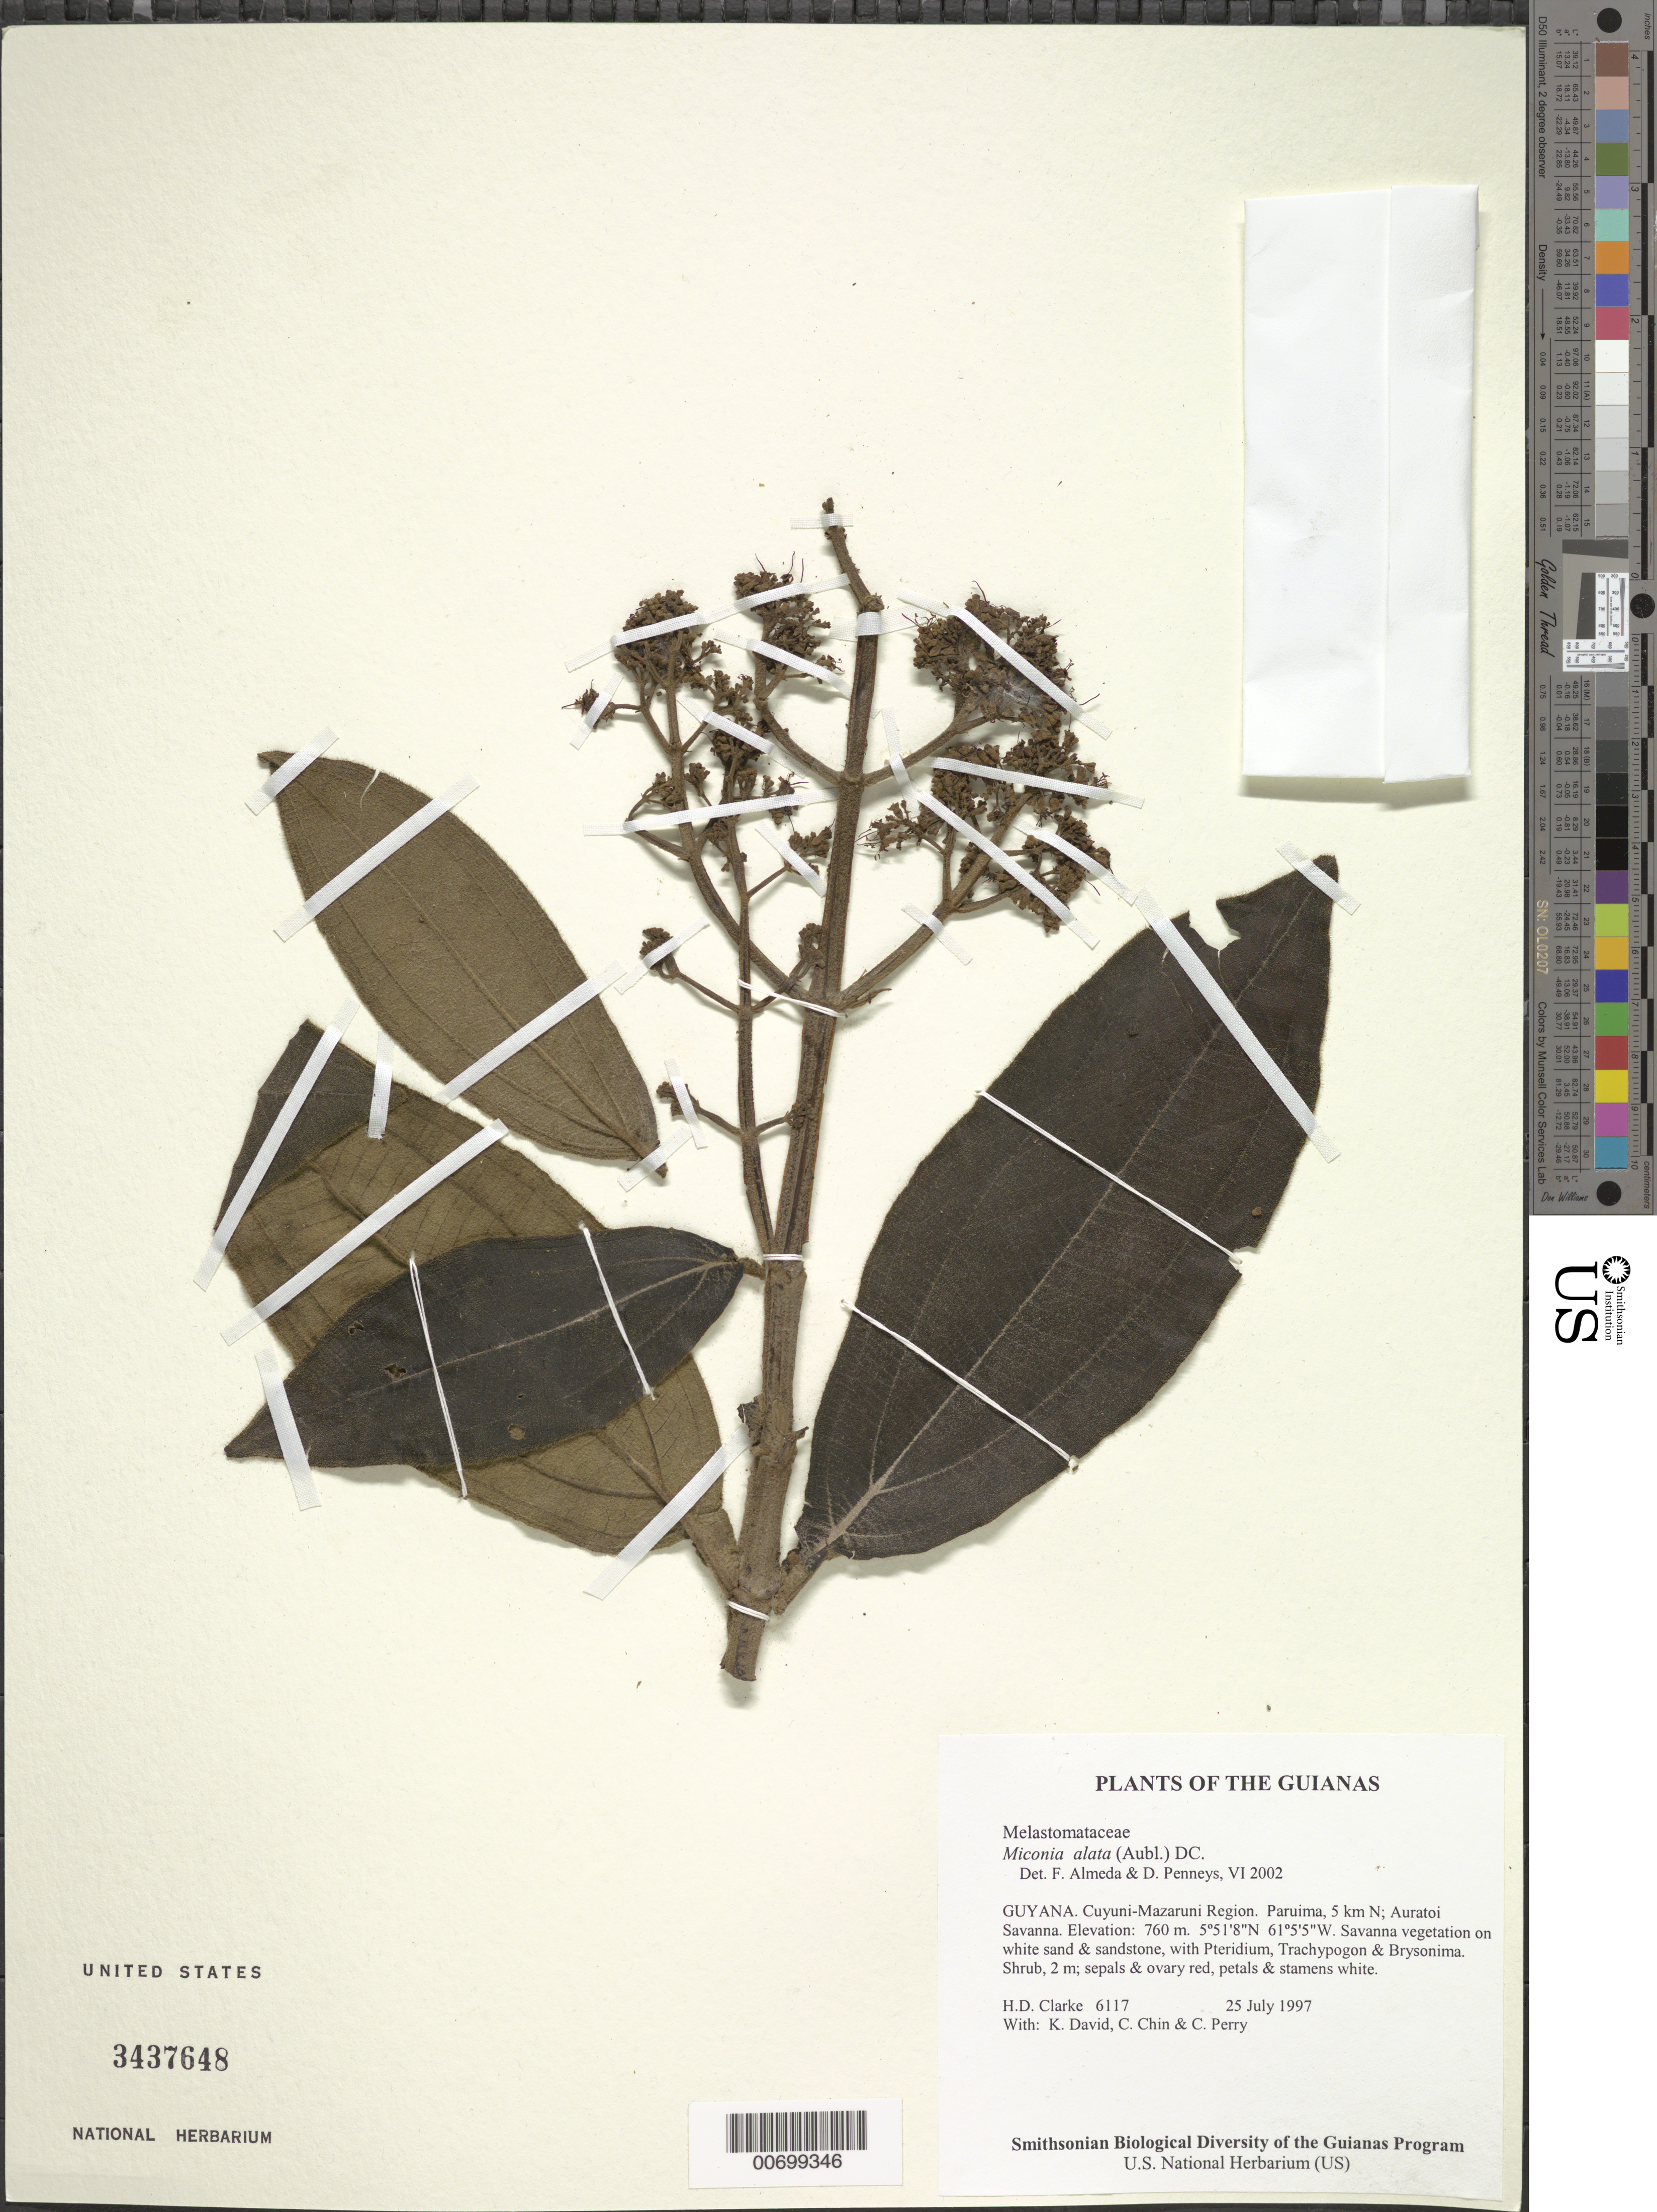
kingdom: Plantae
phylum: Tracheophyta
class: Magnoliopsida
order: Myrtales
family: Melastomataceae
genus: Miconia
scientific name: Miconia alata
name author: (Aubl.) DC.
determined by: Almeda, F.; Penneys, D. S.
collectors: H. D. Clarke, K. David, C. Chin & C. Perry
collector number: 6117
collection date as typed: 25 July 1997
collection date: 1997-07-25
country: Guyana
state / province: Cuyuni-Mazaruni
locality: Paruima, 5 km N; Auratoi Savanna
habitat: Savanna vegetation on white sand & sandstone, with Pteridium, Trachypogon & Brysonima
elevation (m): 760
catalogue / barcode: US 3437648